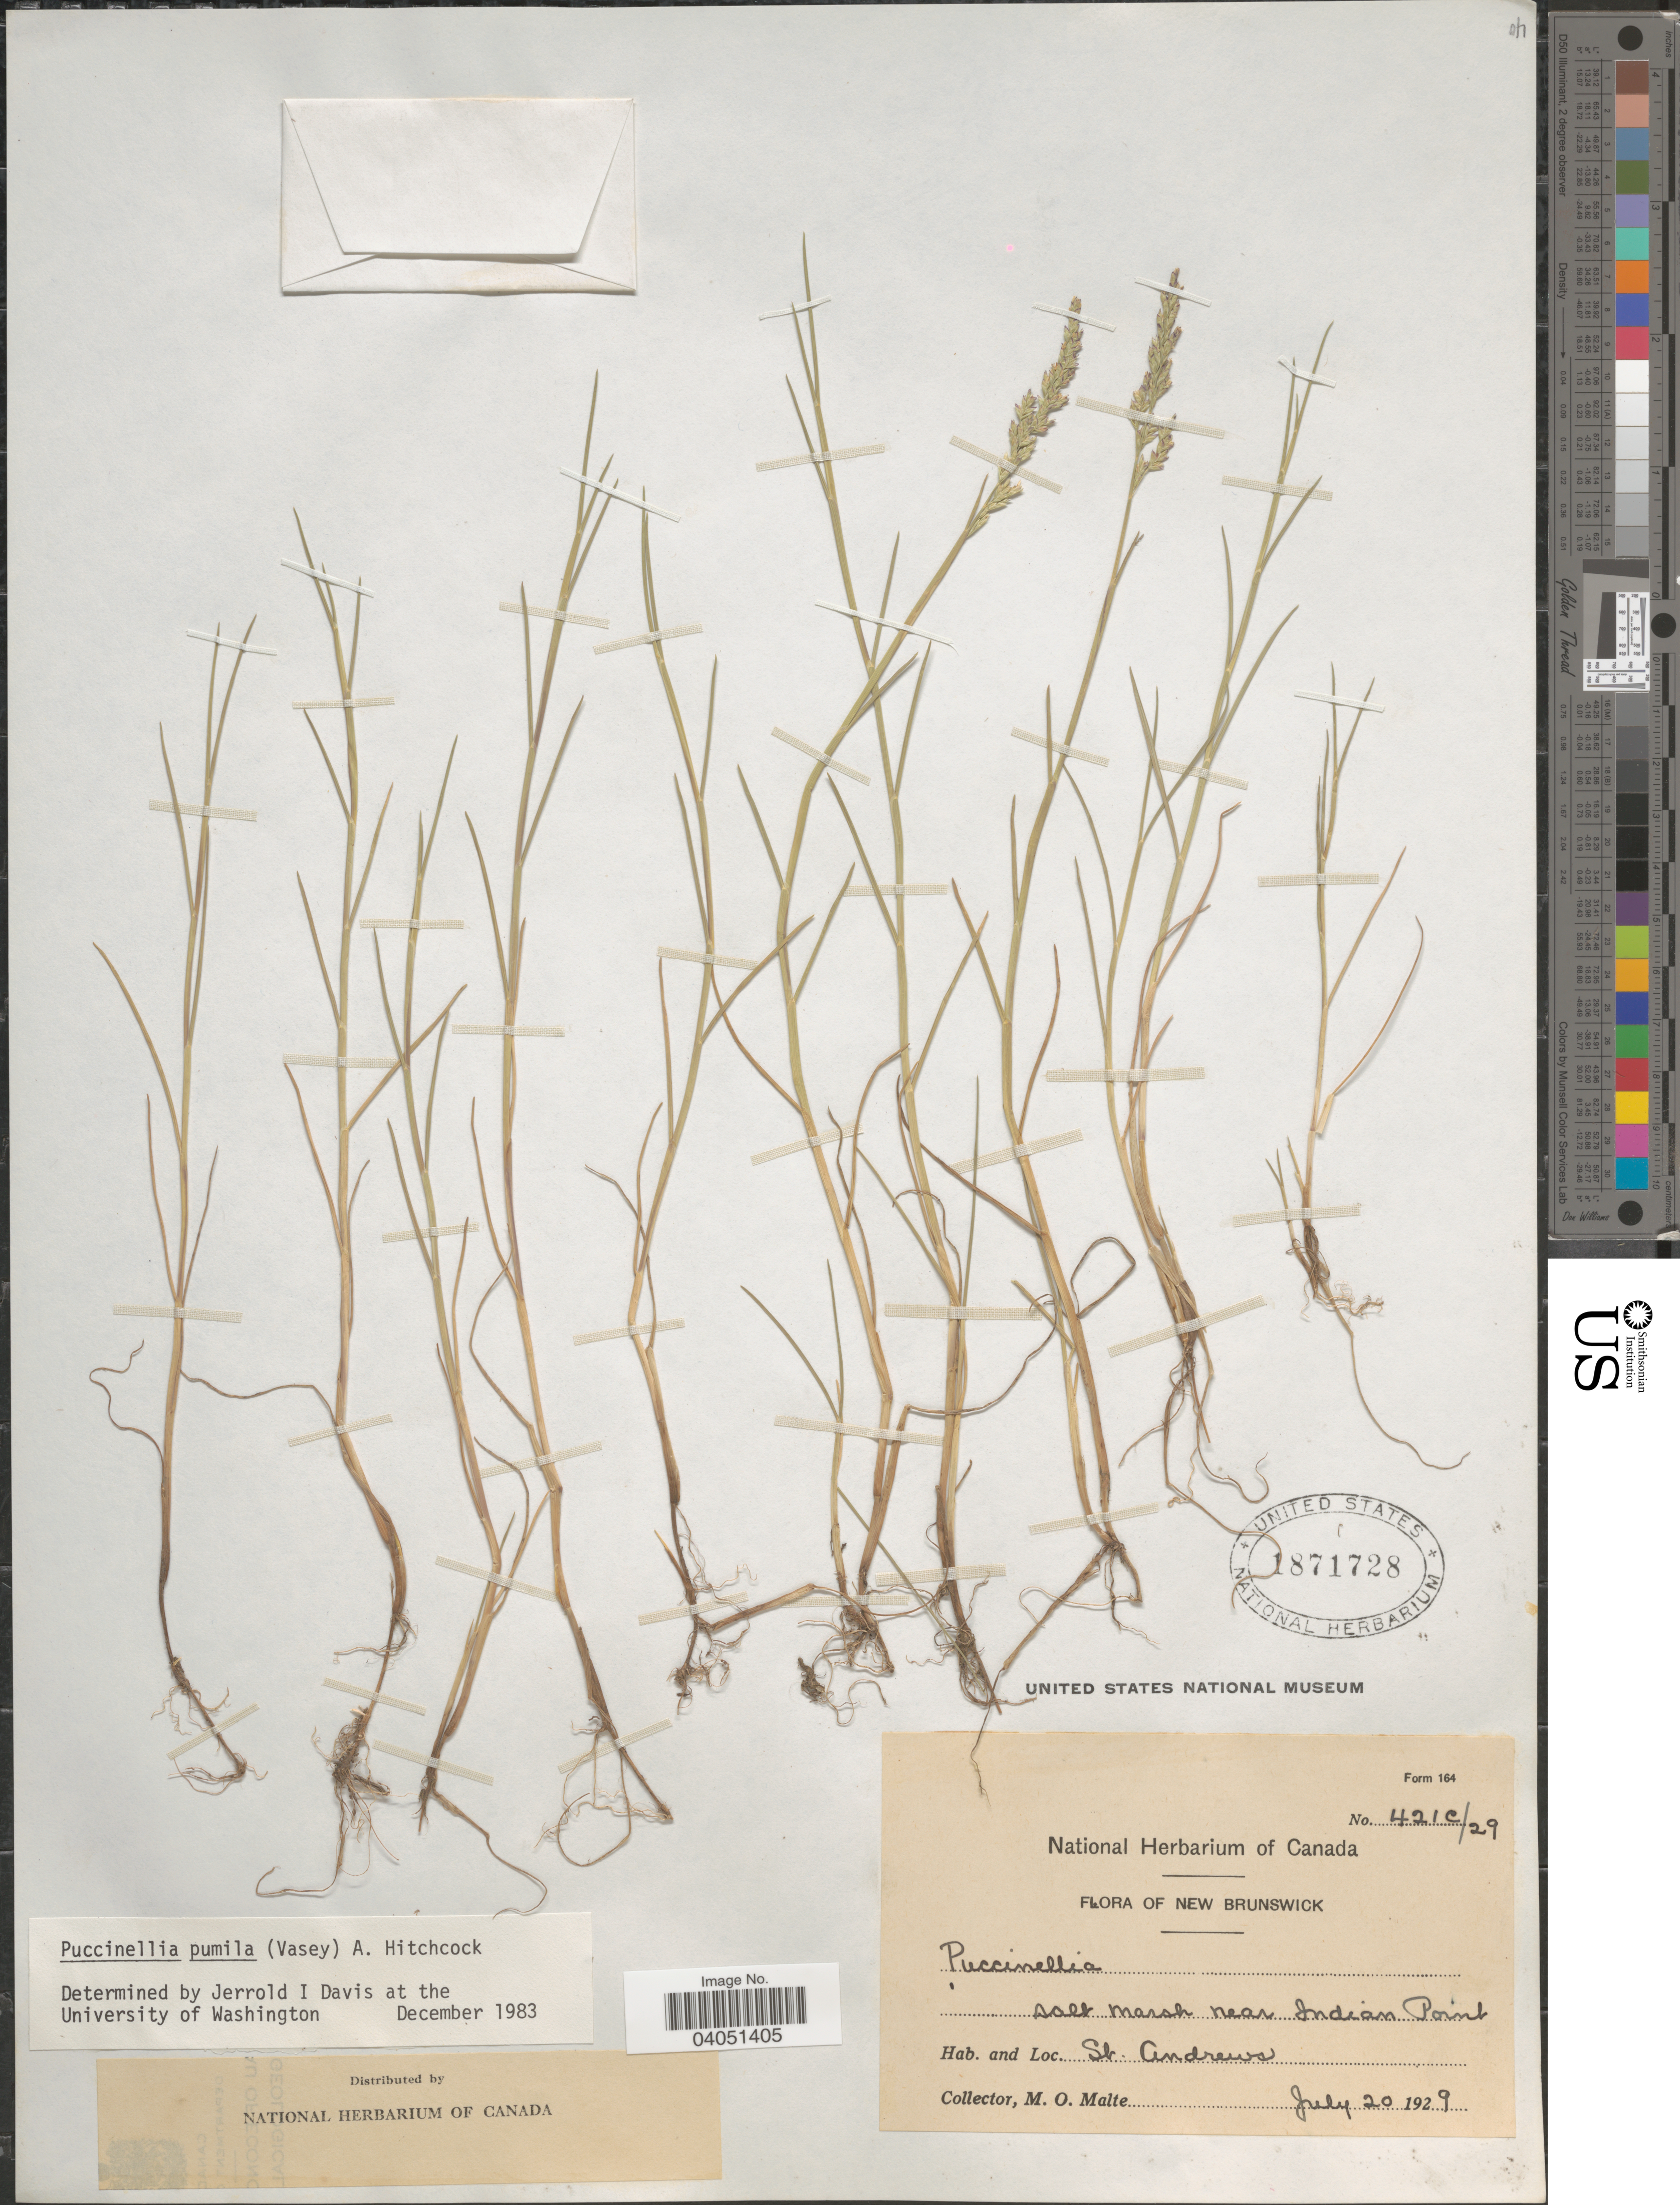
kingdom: Plantae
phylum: Tracheophyta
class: Liliopsida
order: Poales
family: Poaceae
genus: Puccinellia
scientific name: Puccinellia pumila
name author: (Vasey) Hitchc.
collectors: M. O. Malte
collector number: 421c/29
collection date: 1929-07-20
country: Canada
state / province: New Brunswick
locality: Salt marsh near Indian Point. St. Andrews.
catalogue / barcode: US 1871728